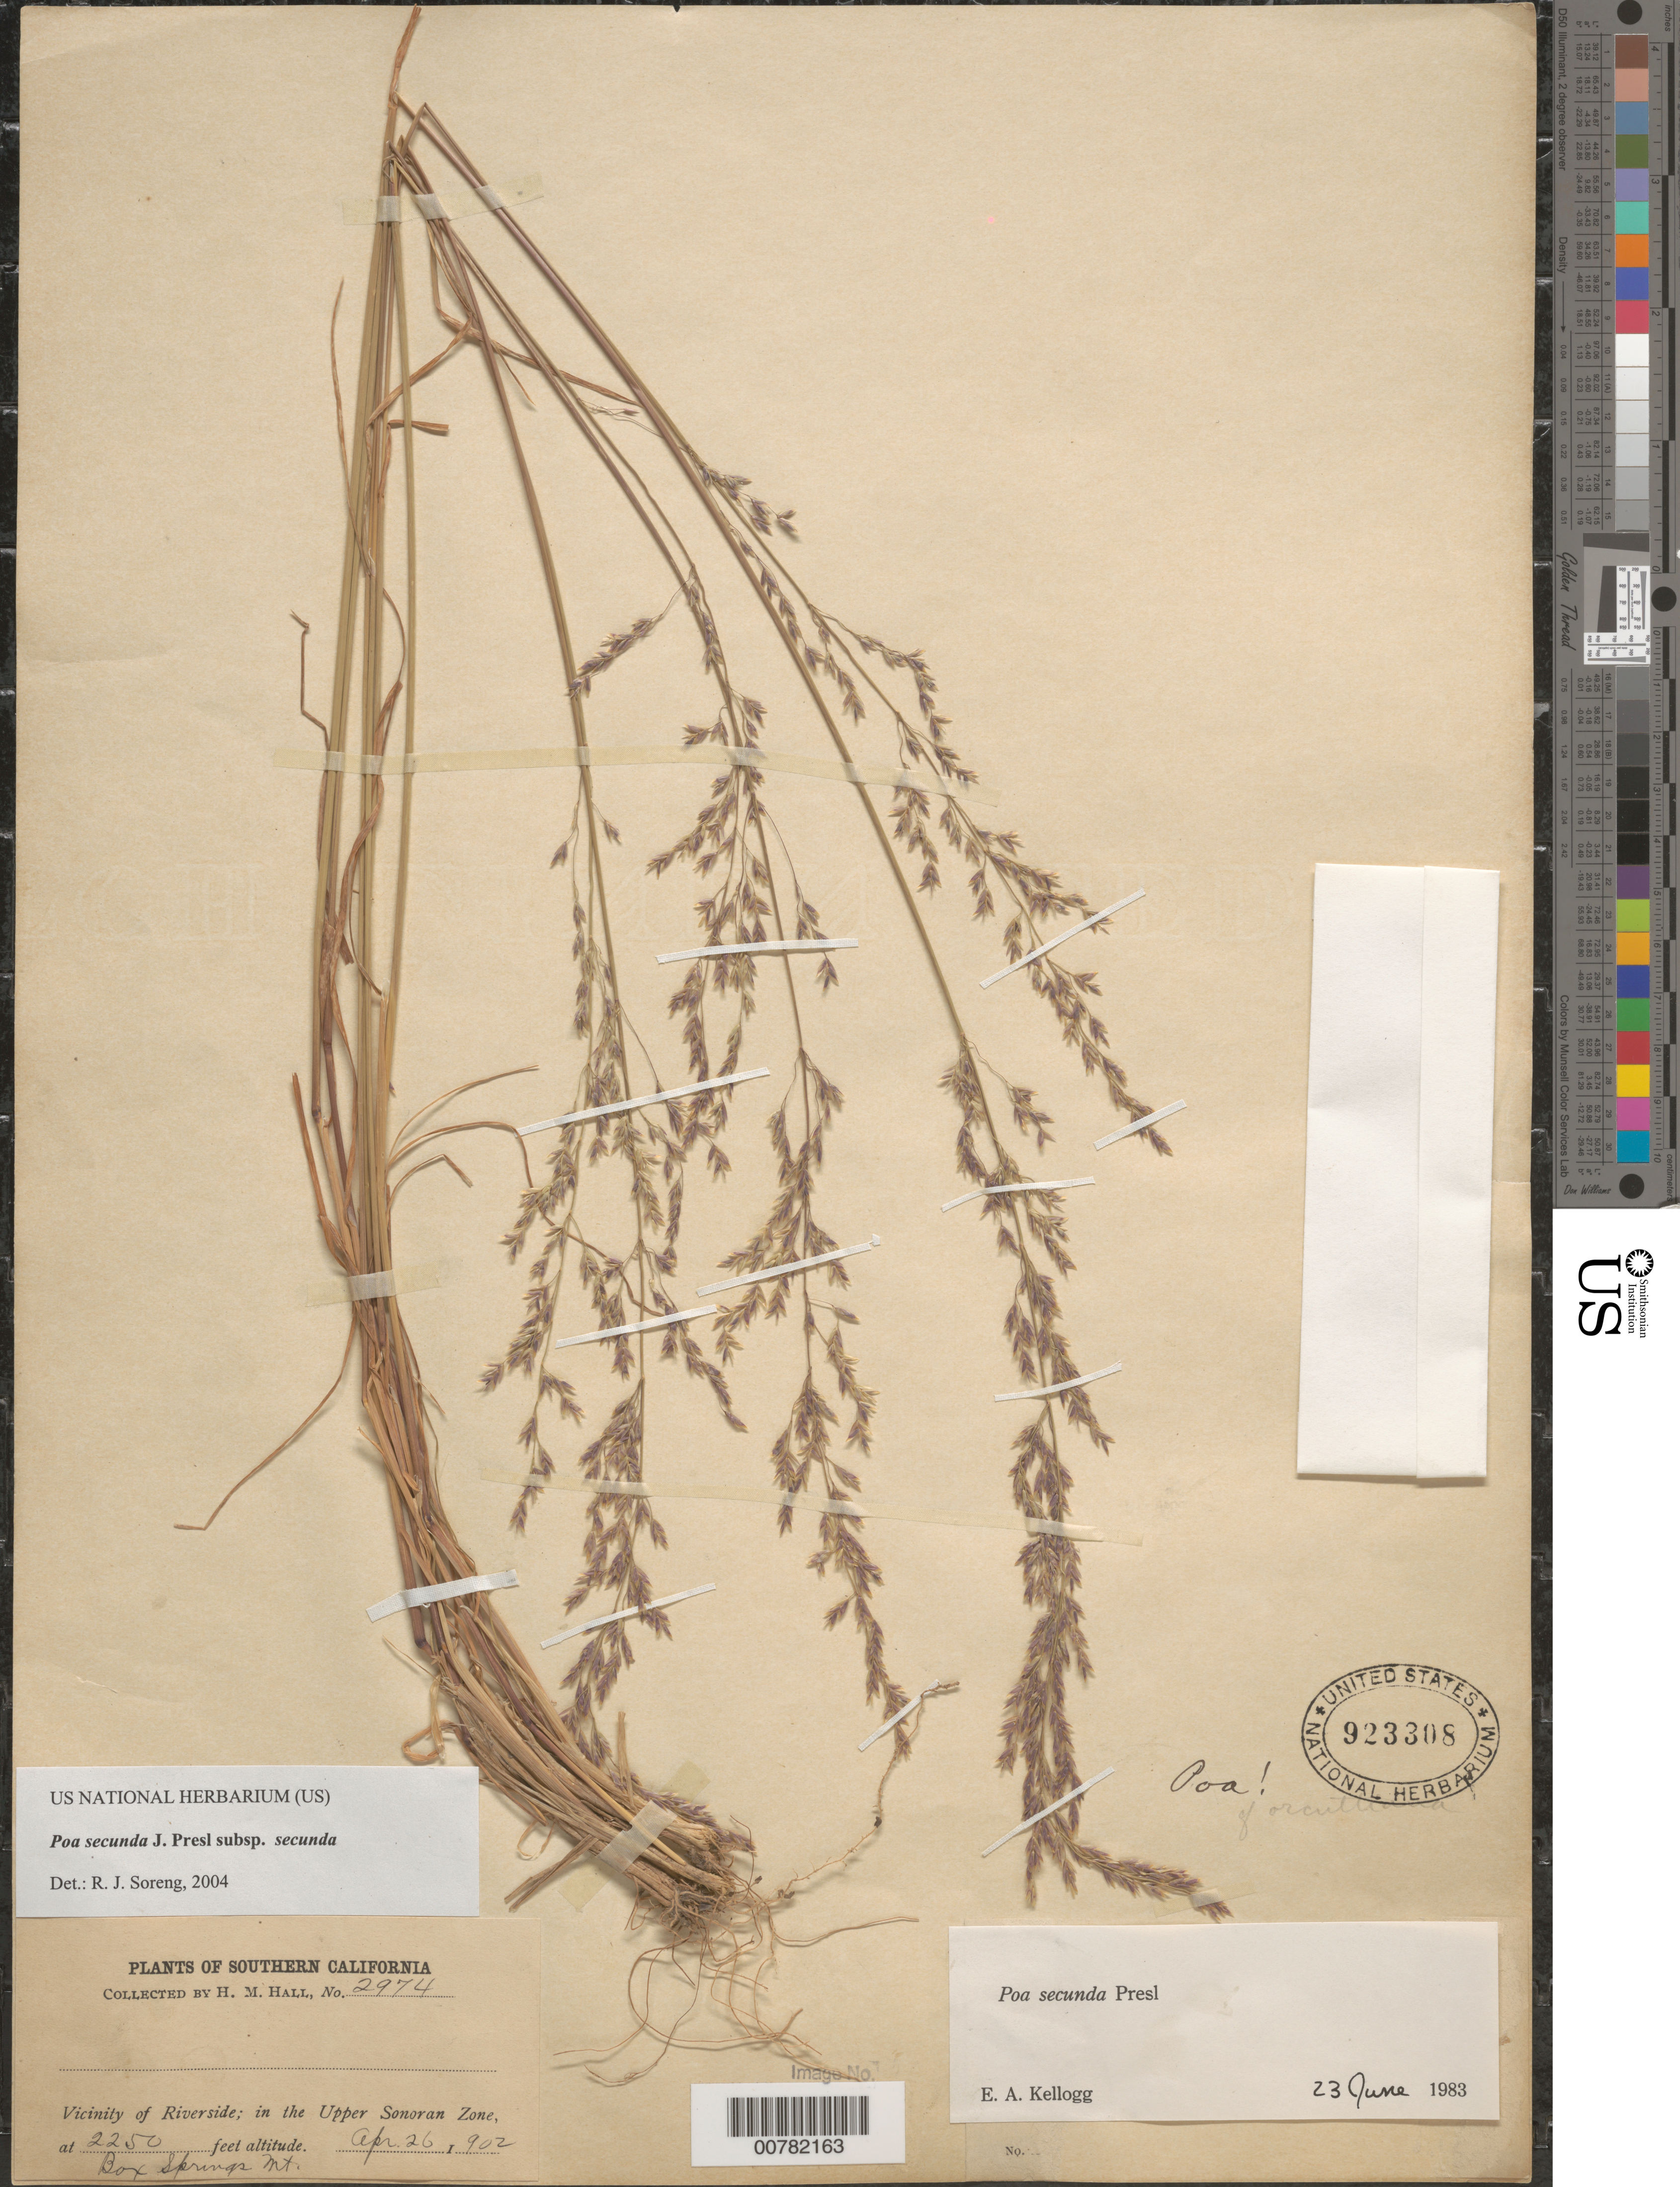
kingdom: Plantae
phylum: Tracheophyta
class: Liliopsida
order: Poales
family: Poaceae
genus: Poa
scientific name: Poa secunda subsp. secunda var. secunda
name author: J. Presl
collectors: H. M. Hall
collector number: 2974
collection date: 1902-04-26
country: United States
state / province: California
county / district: Riverside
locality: Southern California. Vicinity of Riverside; in the Upper Sonoran Zone, Box Springs Mt.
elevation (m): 686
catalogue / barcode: US 923308